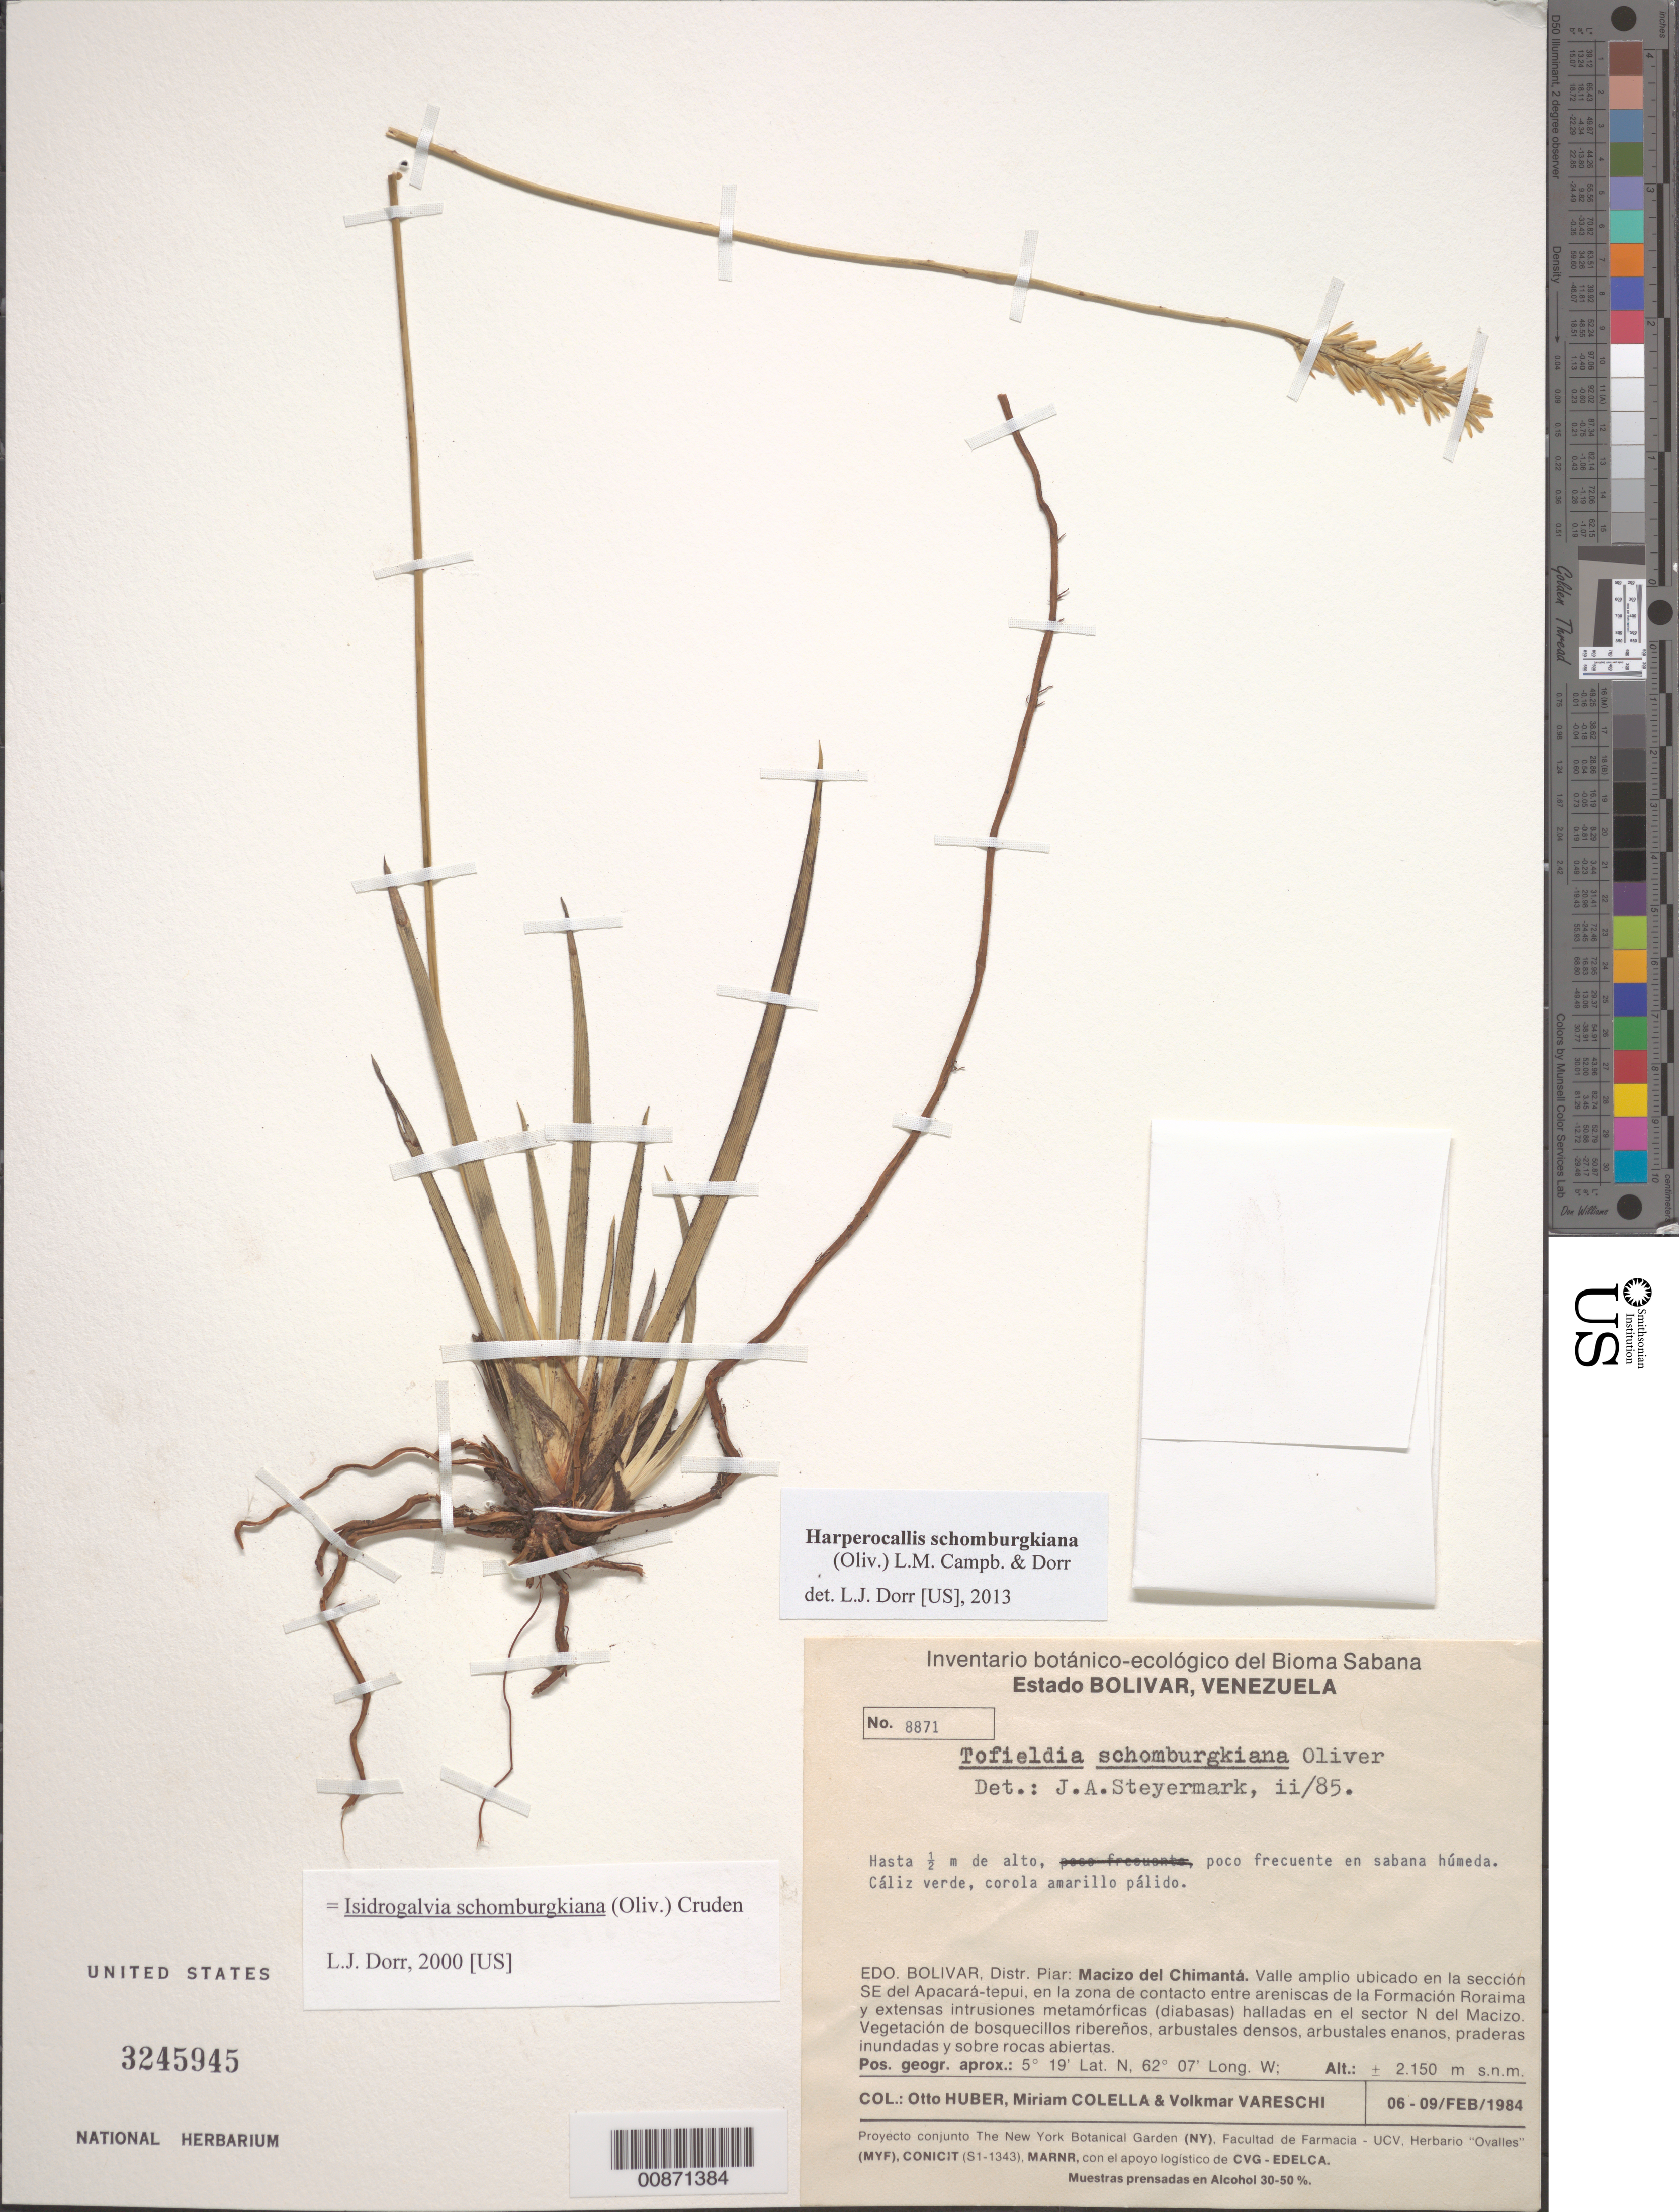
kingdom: Plantae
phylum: Tracheophyta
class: Liliopsida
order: Alismatales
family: Tofieldiaceae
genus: Harperocallis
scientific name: Harperocallis schomburgkiana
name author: (Oliv.) L.M. Campb. & Dorr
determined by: Dorr, L. J., (BOT), Smithsonian Institution - National Museum of Natural History (UNITED STATES)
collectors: O. Huber, M. Colella & V. Vareschi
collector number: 8871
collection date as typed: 6-Feb-85 to 9-Feb-85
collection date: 1985-02-06/1985-02-09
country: Venezuela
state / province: Bolívar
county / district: Piar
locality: Macizo del Chimantá, sector SE del Apacará-tepuí, zona de contacto entre Formacion Roraima y sector N del Macizo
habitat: Sabana húmeda; bosquecillos riberenos, arbustales densos, arbustales enanos, praderas inundadas y sobre rocas abiertas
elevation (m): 2150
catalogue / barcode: US 3245945